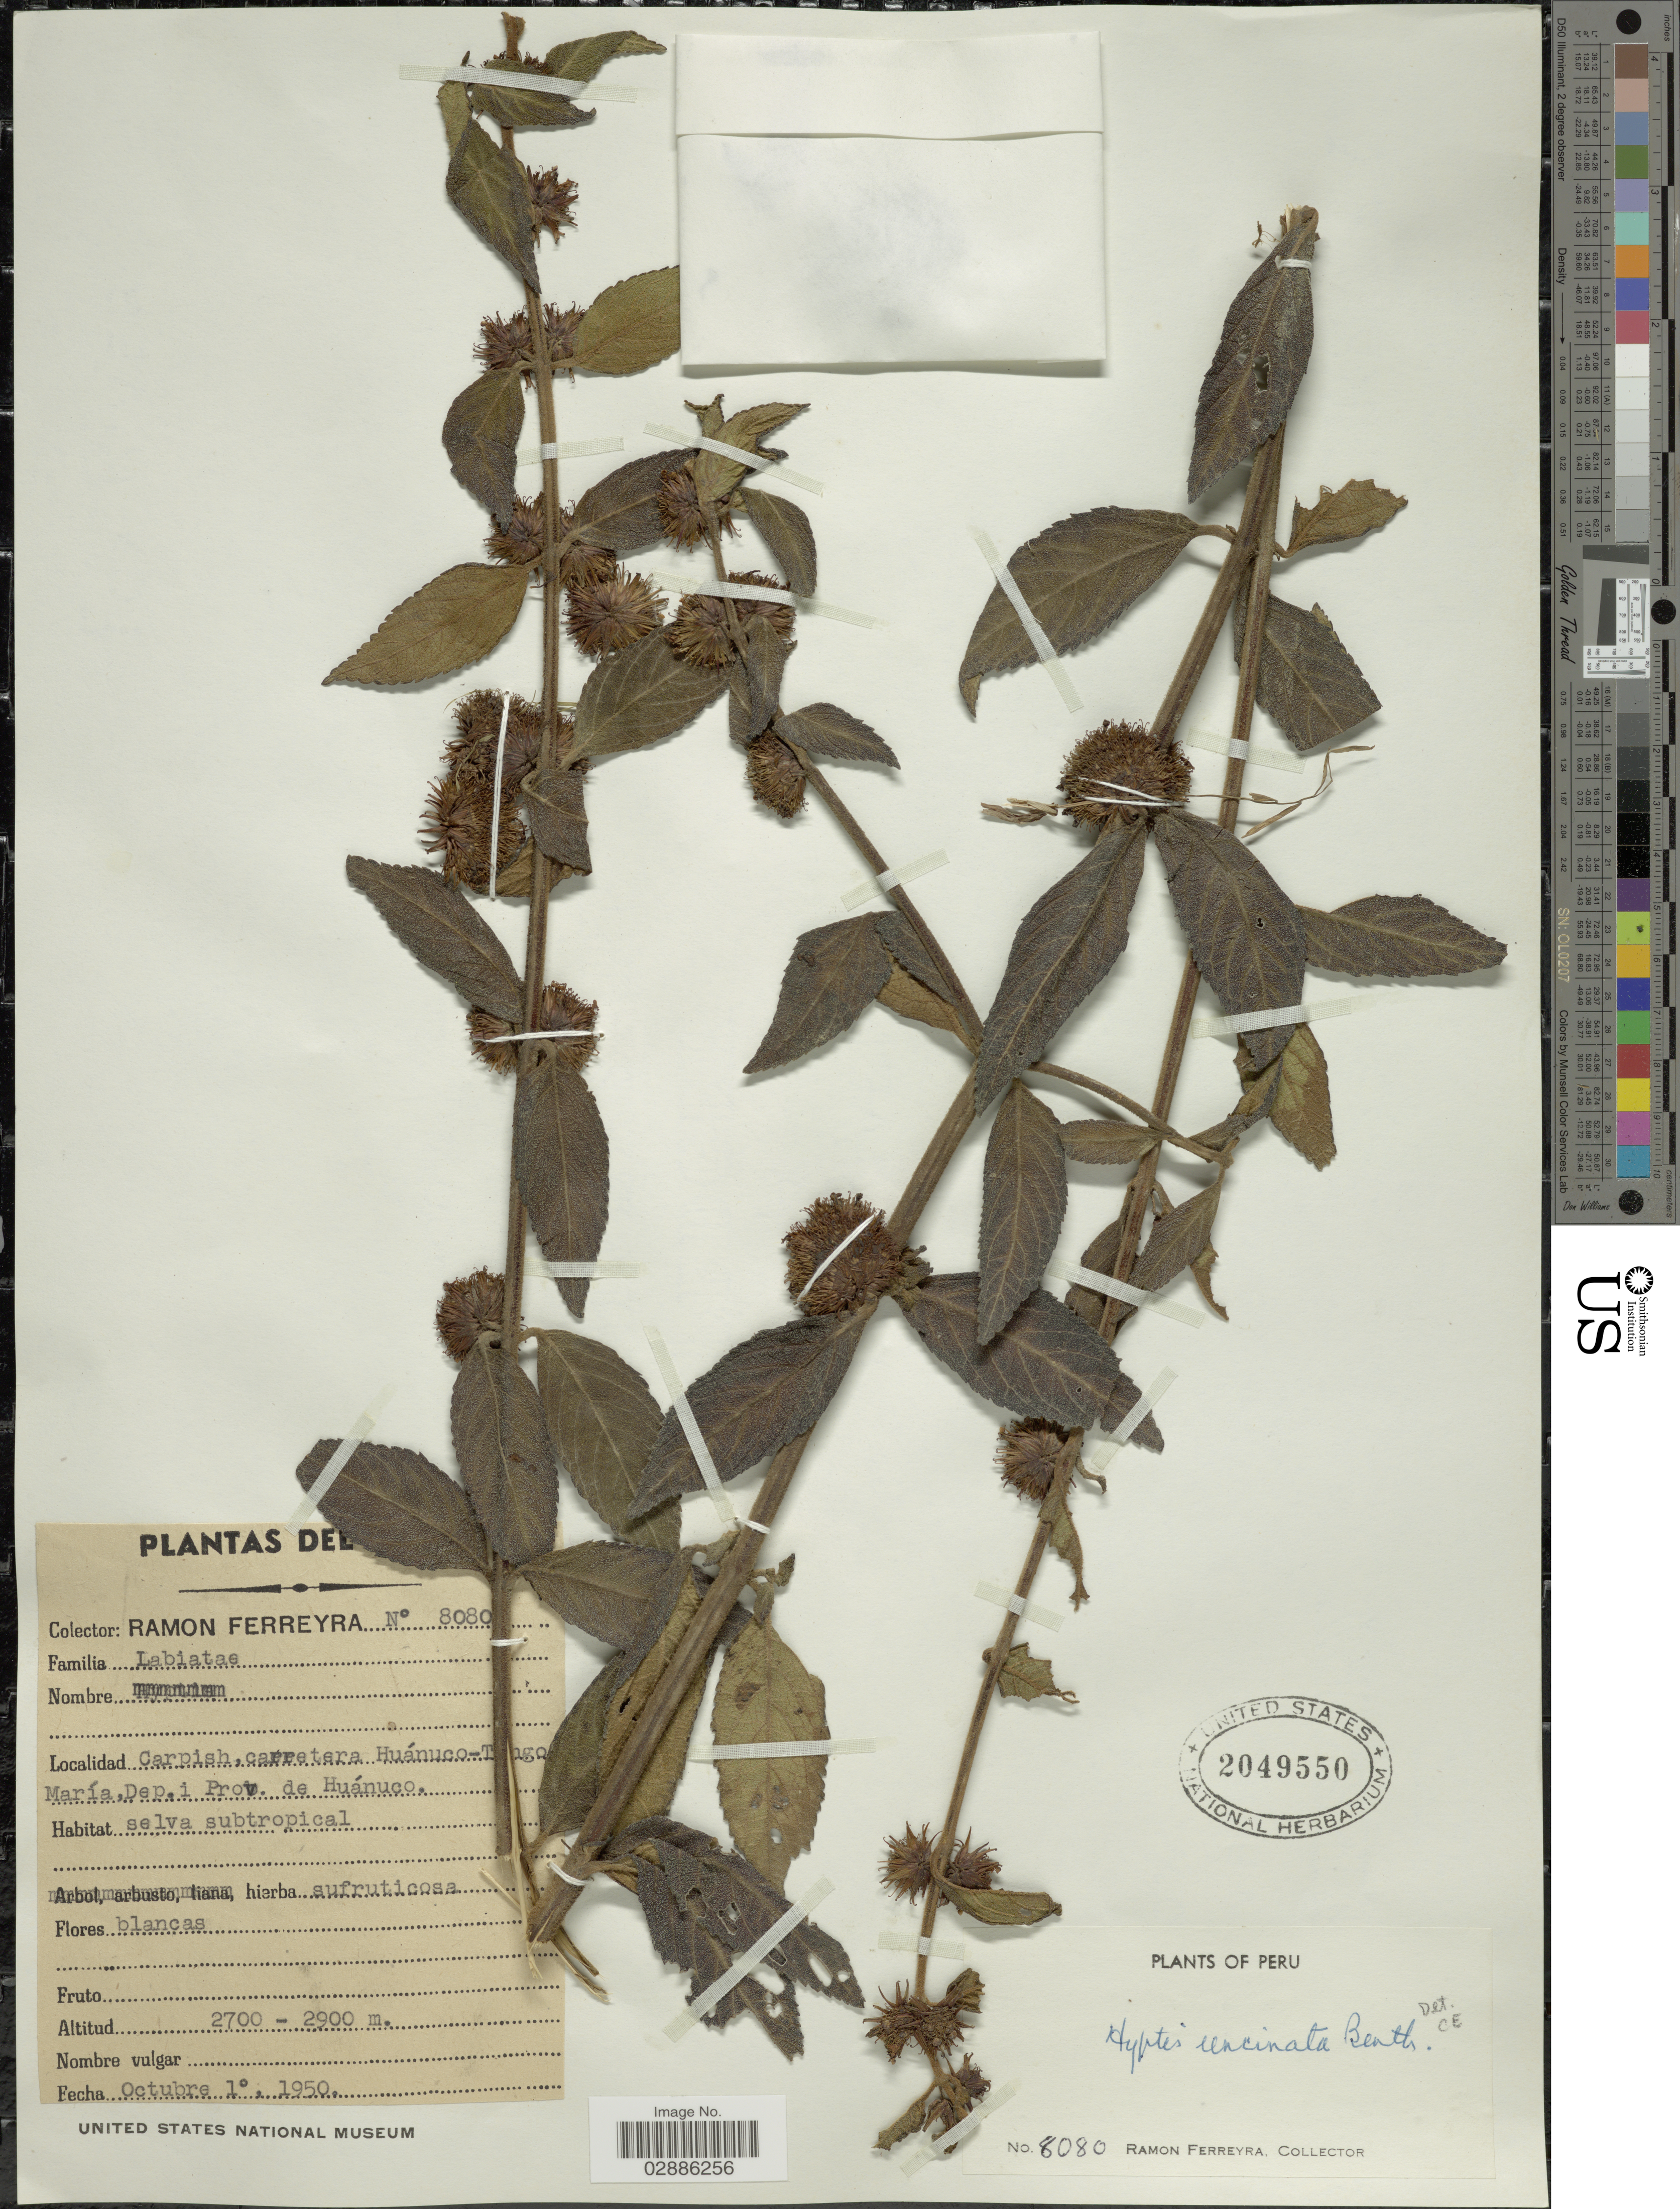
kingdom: Plantae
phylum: Tracheophyta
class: Magnoliopsida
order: Lamiales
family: Lamiaceae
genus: Hyptis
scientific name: Hyptis uncinata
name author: Benth.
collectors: R. A. Ferreyra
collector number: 8080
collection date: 1950-10-01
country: Peru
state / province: Huánuco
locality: Carpish, carretera Huánuco-Tingo Maria, Dep. i Prov. de Huánuco.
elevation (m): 2700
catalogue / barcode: US 2049550